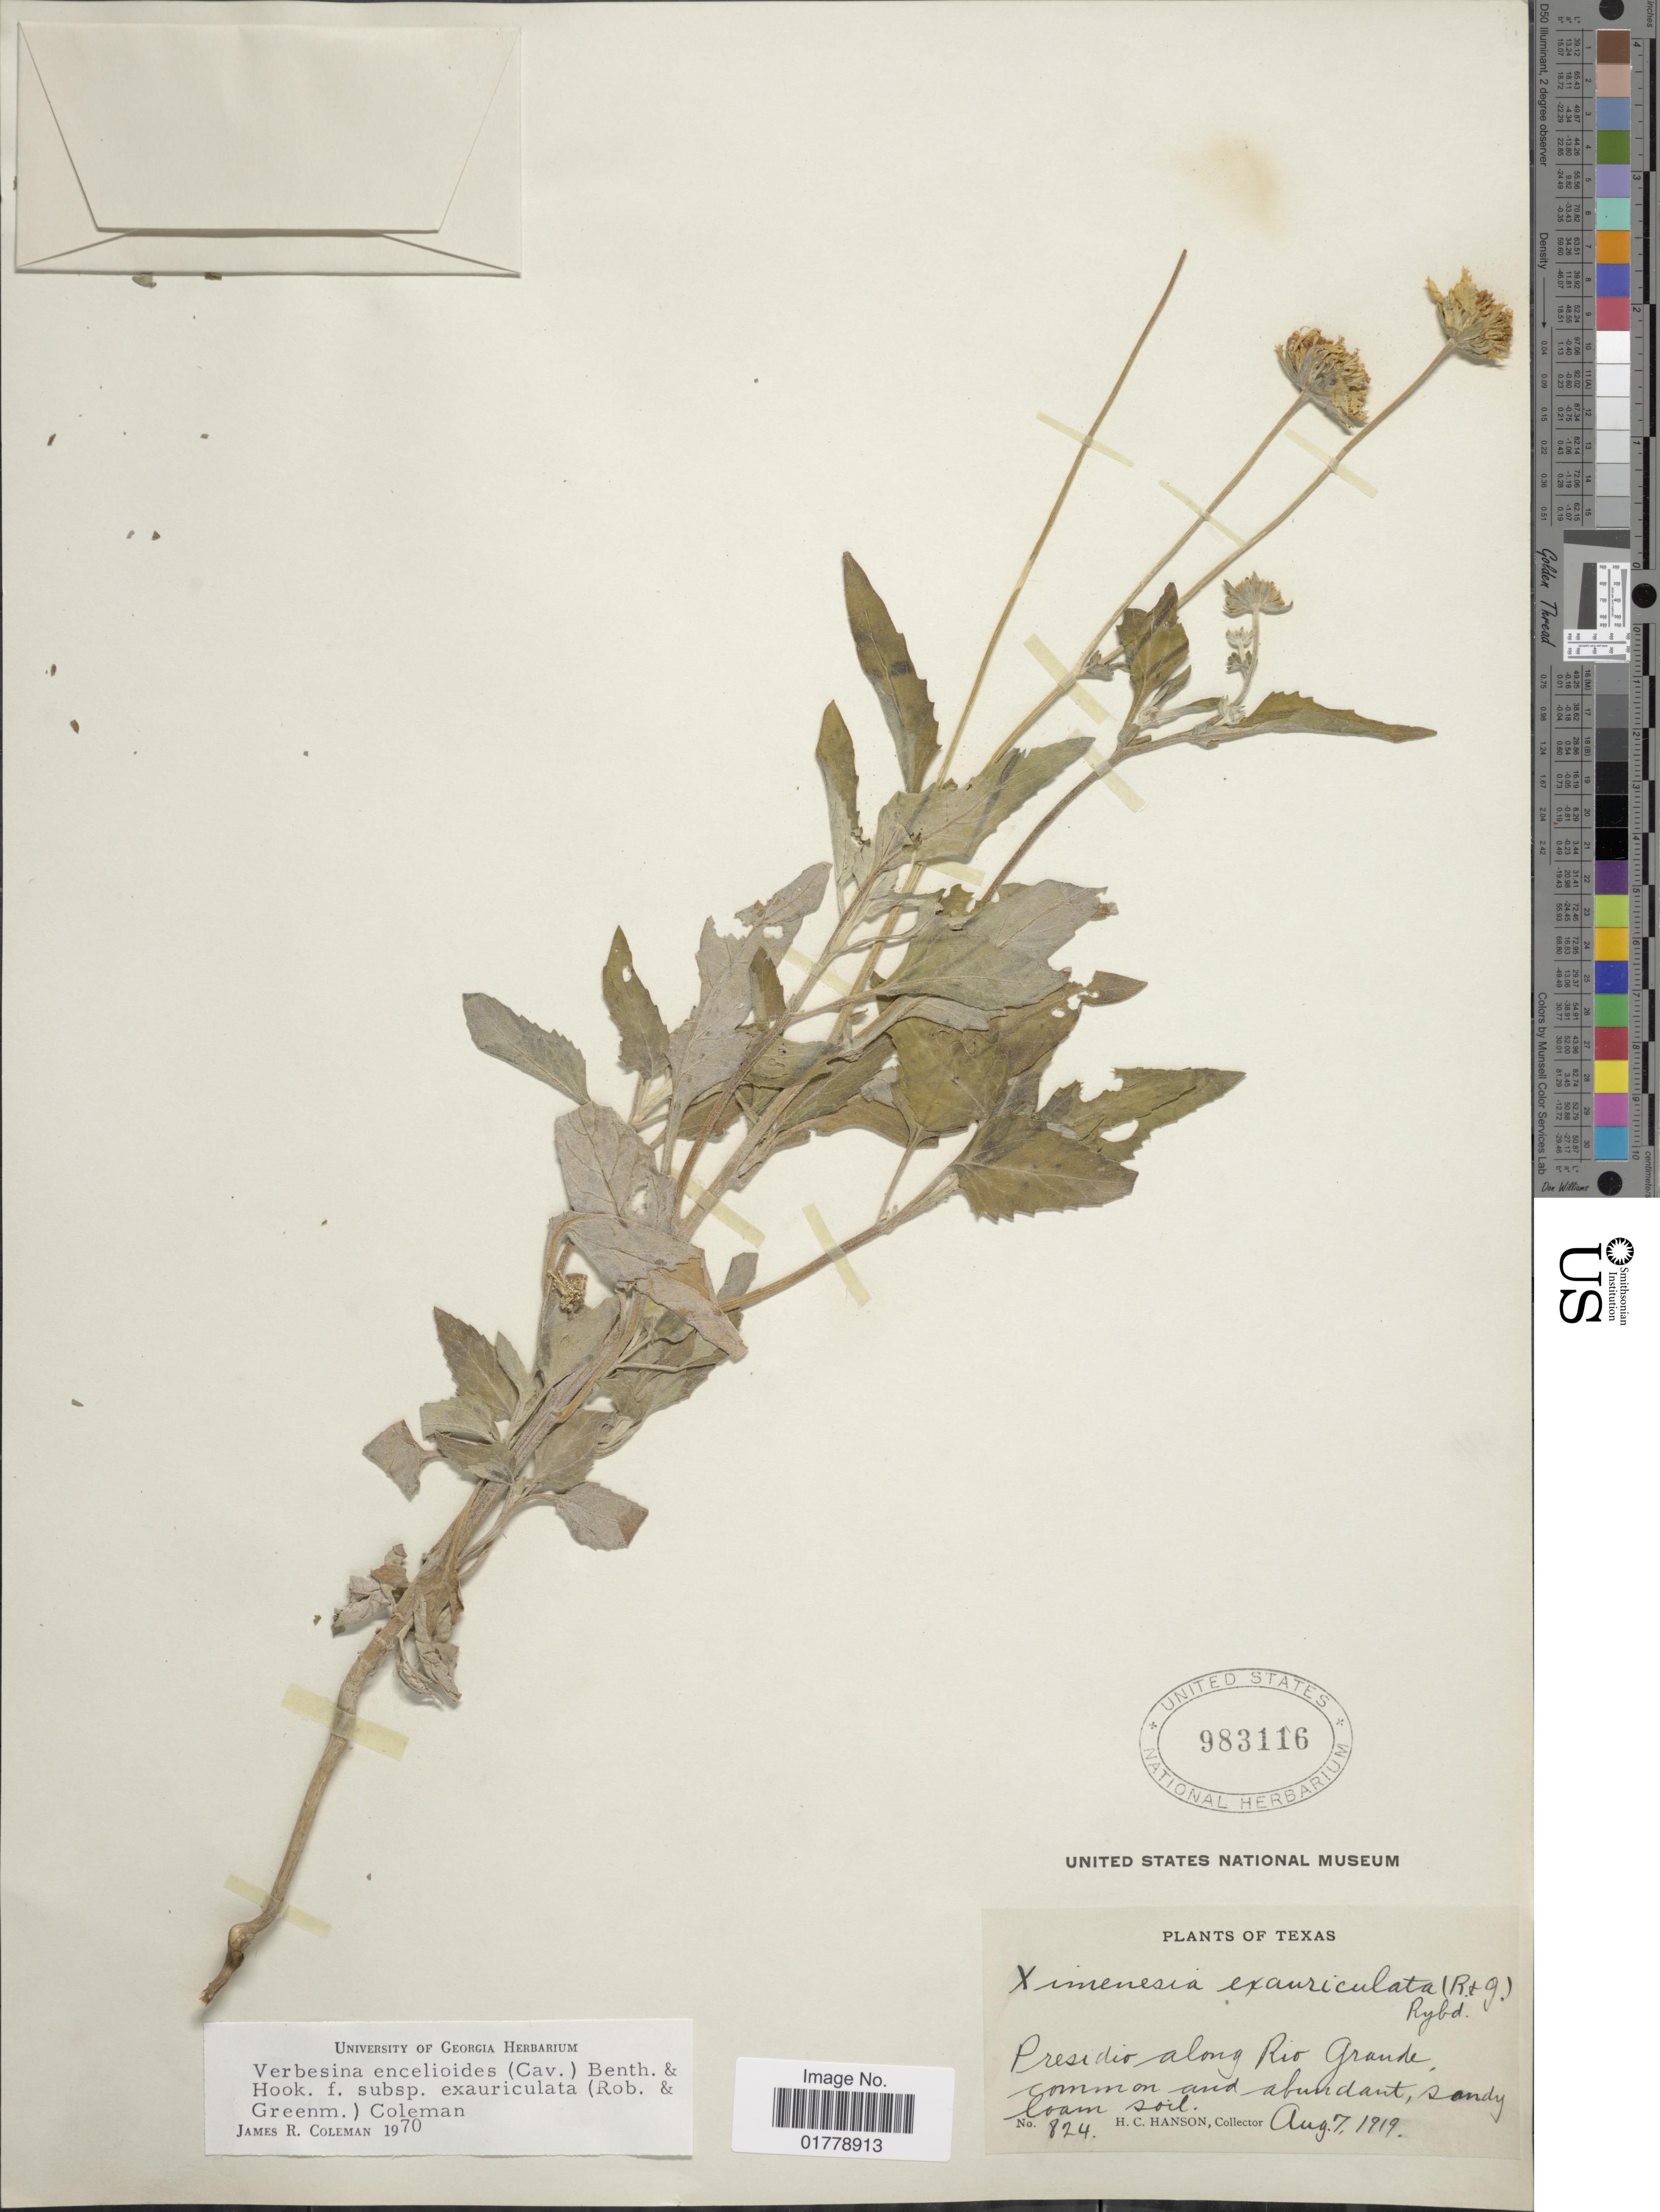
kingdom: Plantae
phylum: Tracheophyta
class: Magnoliopsida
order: Asterales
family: Asteraceae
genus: Verbesina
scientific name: Verbesina encelioides var. cana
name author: (B.L. Rob.) Greenm.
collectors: H. Hanson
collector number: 824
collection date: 1919-08-07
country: United States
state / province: Texas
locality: Presidio along Rio Grande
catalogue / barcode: US 983116